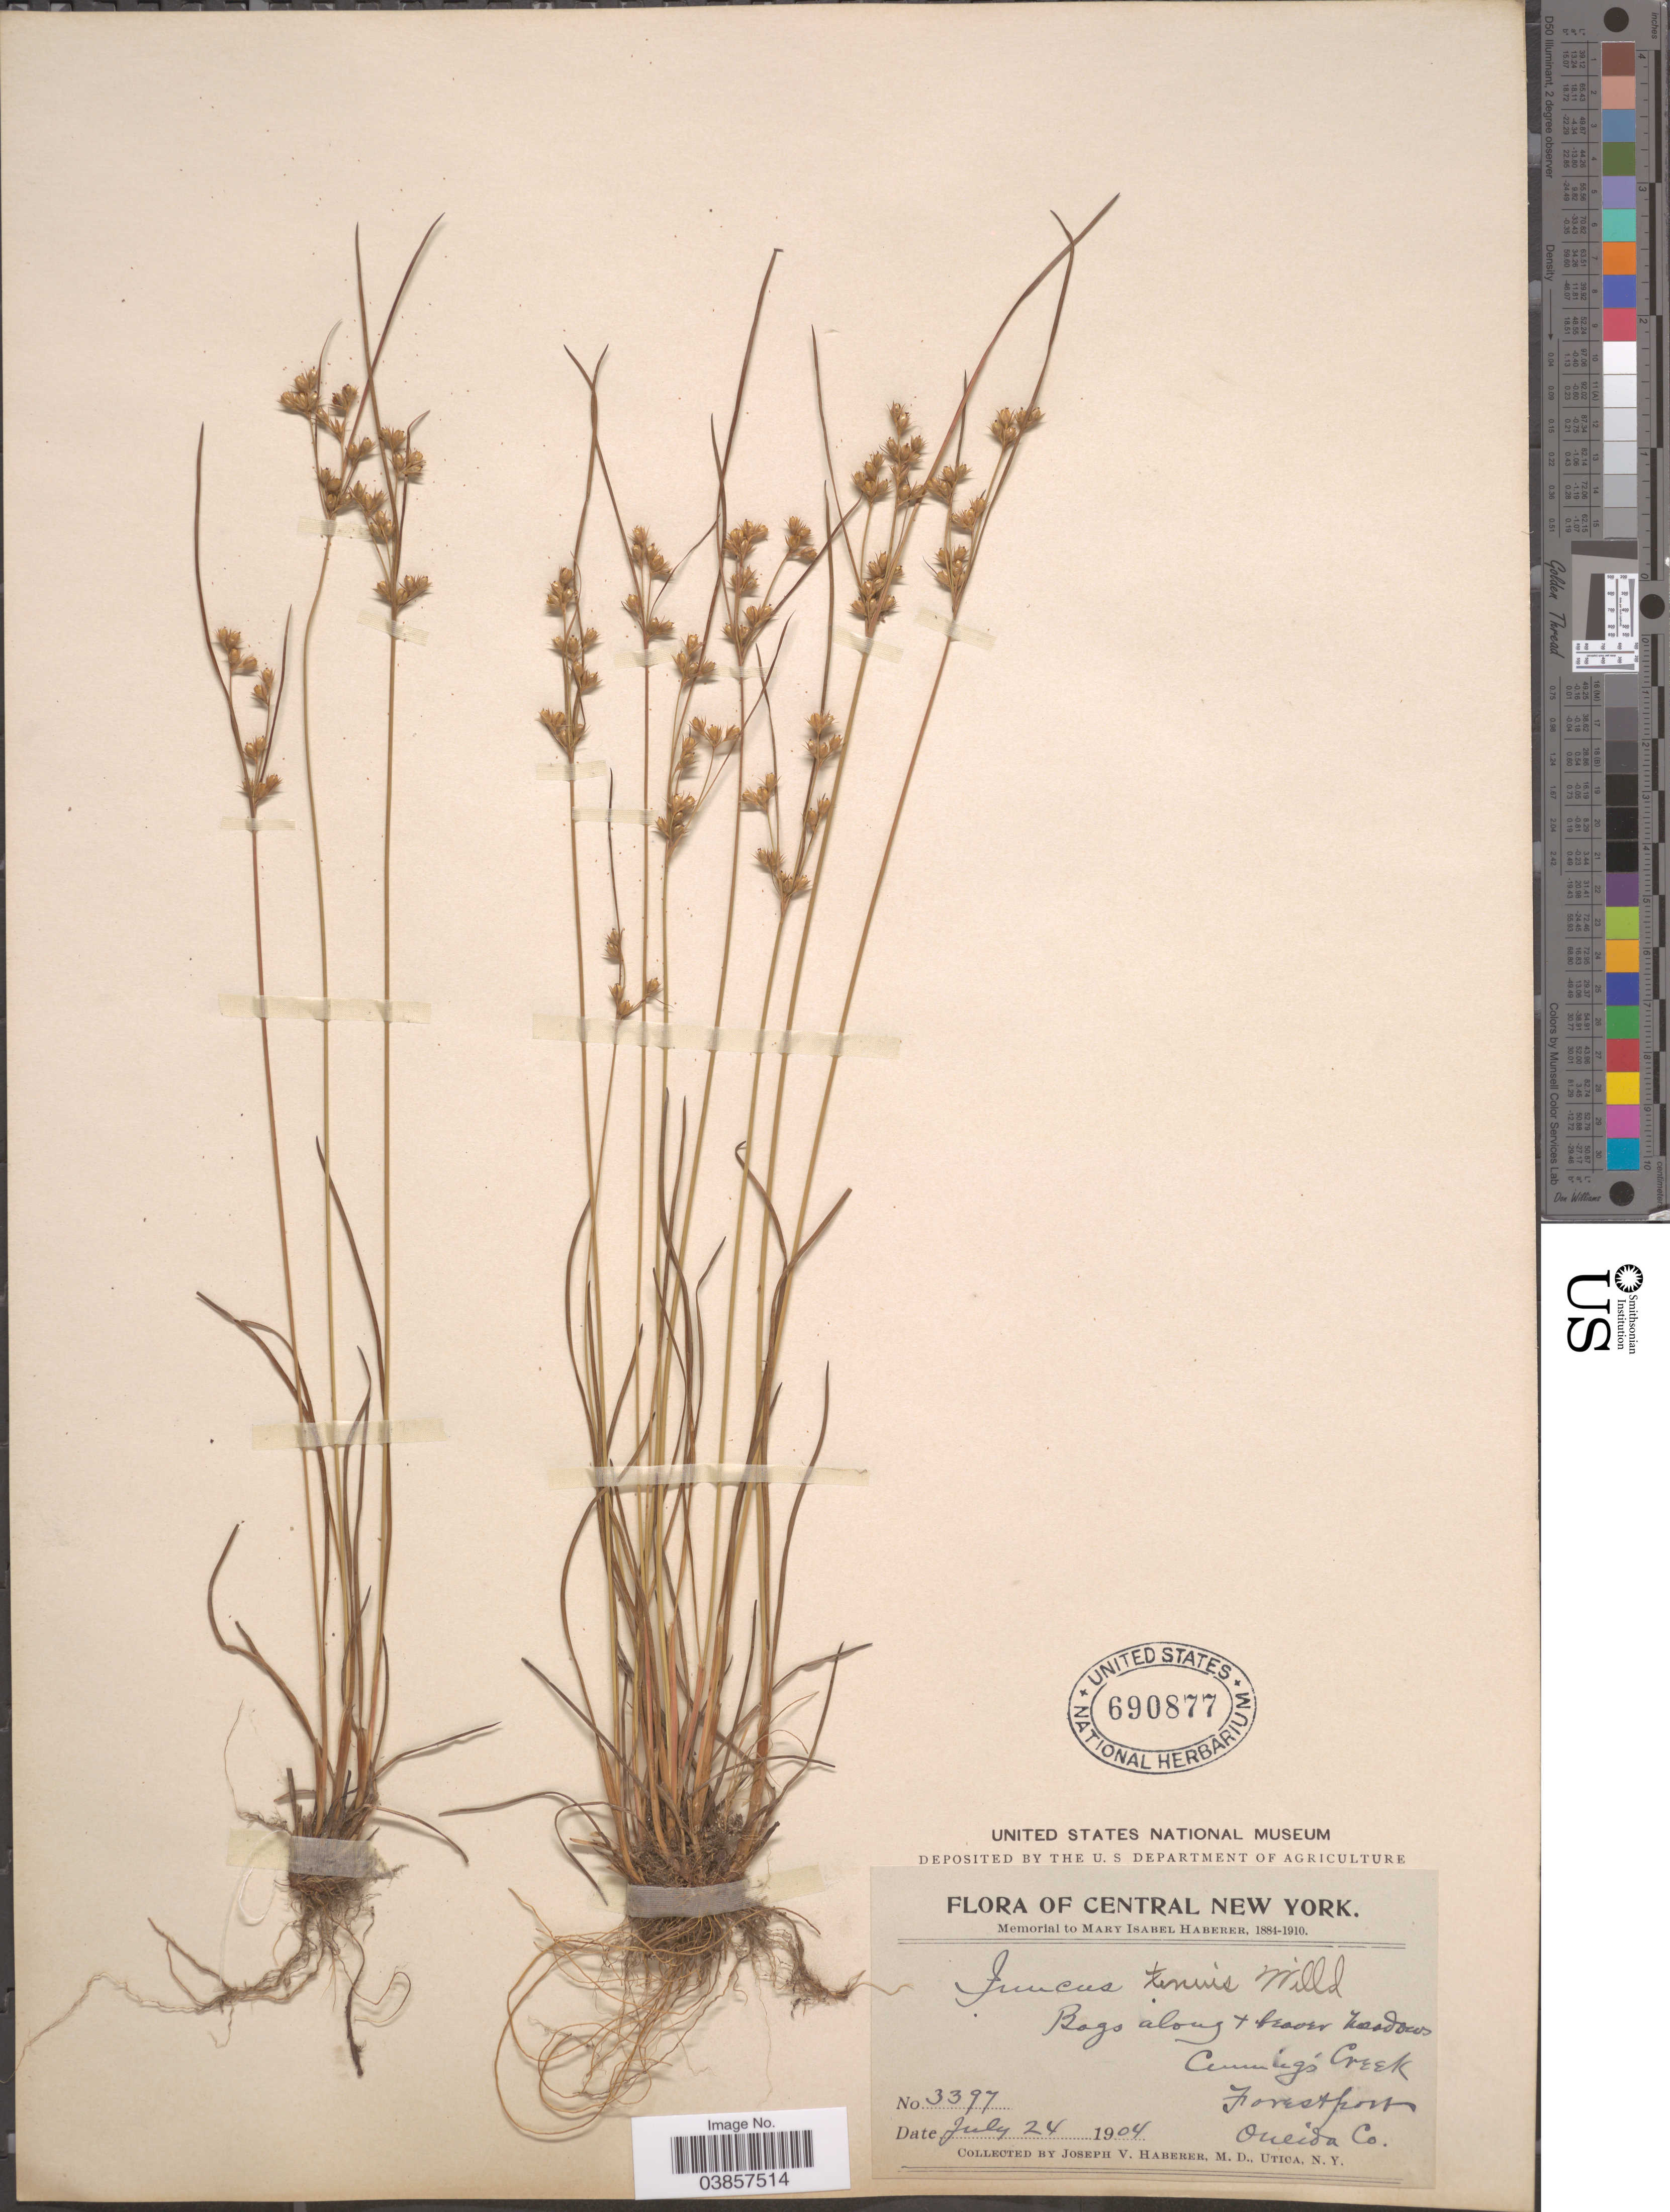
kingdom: Plantae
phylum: Tracheophyta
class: Liliopsida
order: Poales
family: Juncaceae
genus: Juncus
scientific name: Juncus tenuis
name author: Willd.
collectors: J. V. Haberer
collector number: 3397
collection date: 1904-07-24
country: United States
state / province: New York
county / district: Oneida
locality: Central New York. Bogs along + beaver meadows. Cunnig's [interpreted] Creek. Forestport. Oneida Co.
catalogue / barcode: US 690877